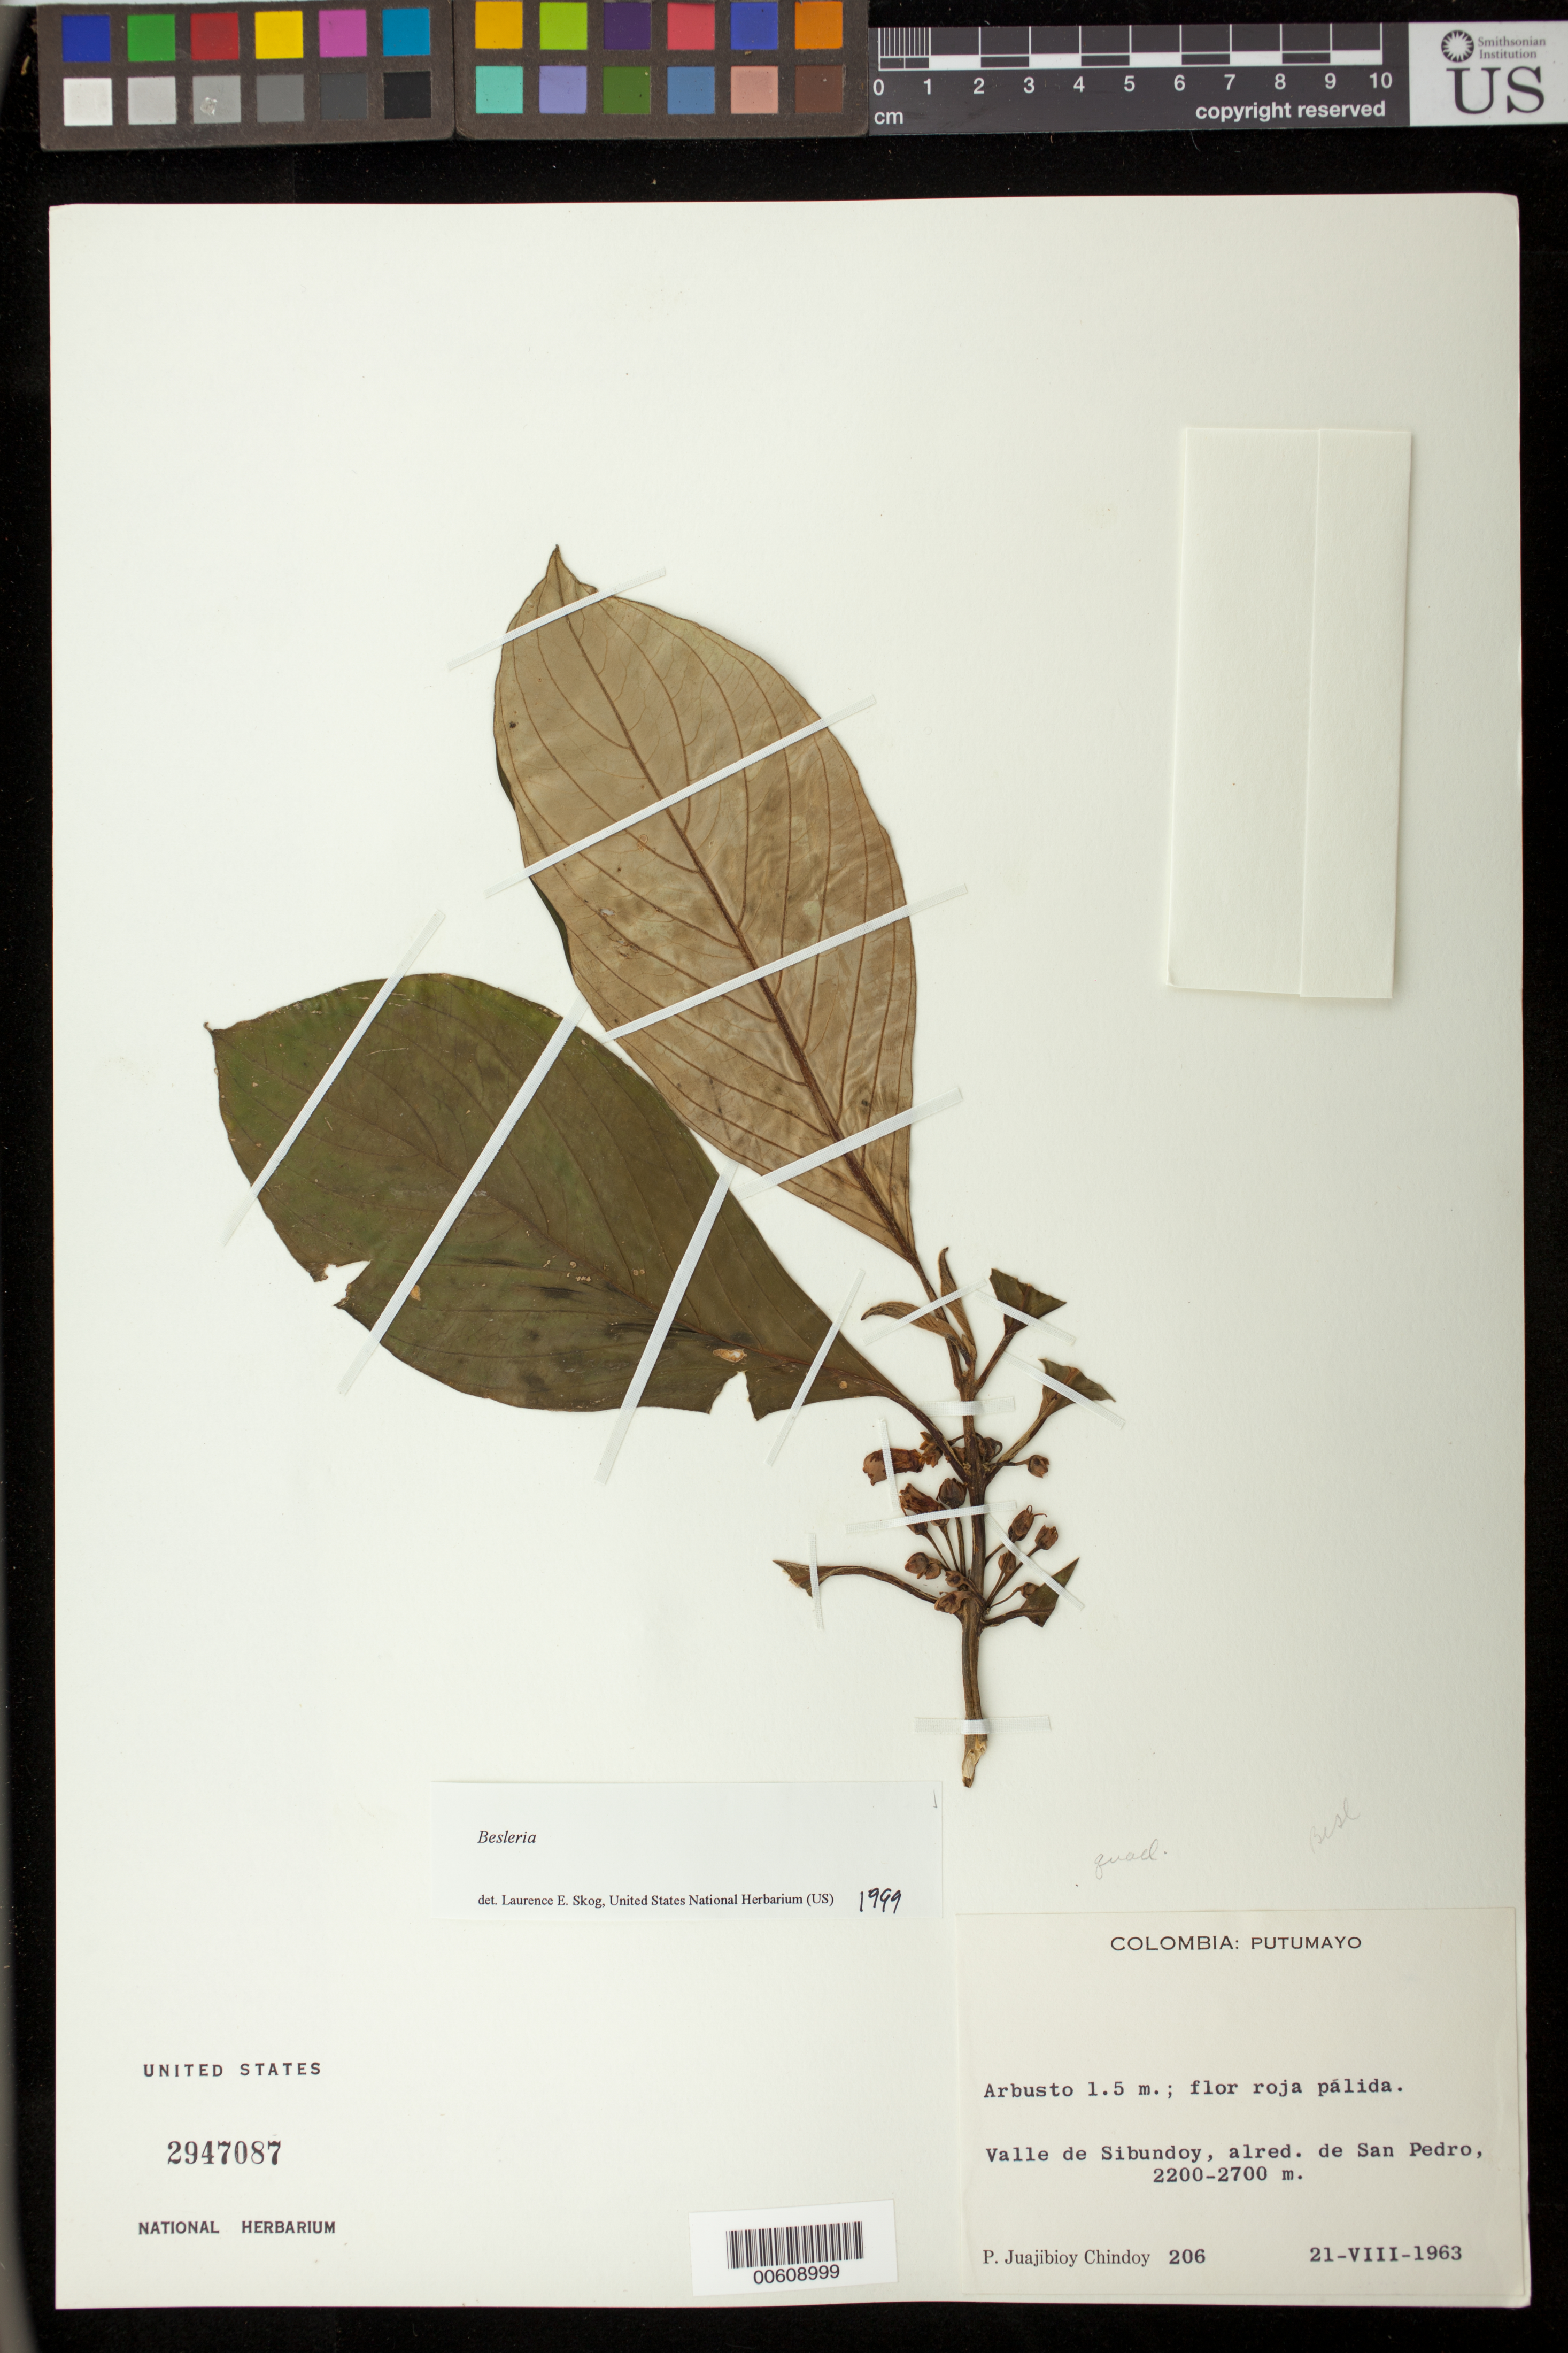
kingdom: Plantae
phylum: Tracheophyta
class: Magnoliopsida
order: Lamiales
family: Gesneriaceae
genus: Besleria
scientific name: Besleria sp.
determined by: Skog, Laurence E.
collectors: P. Chindoy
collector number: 206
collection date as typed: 21 Mar 1963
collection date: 1963-03-21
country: Colombia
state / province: Putumayo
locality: Valley de Sibundoy, alred. de San Pedro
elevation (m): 2200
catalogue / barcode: US 2947087